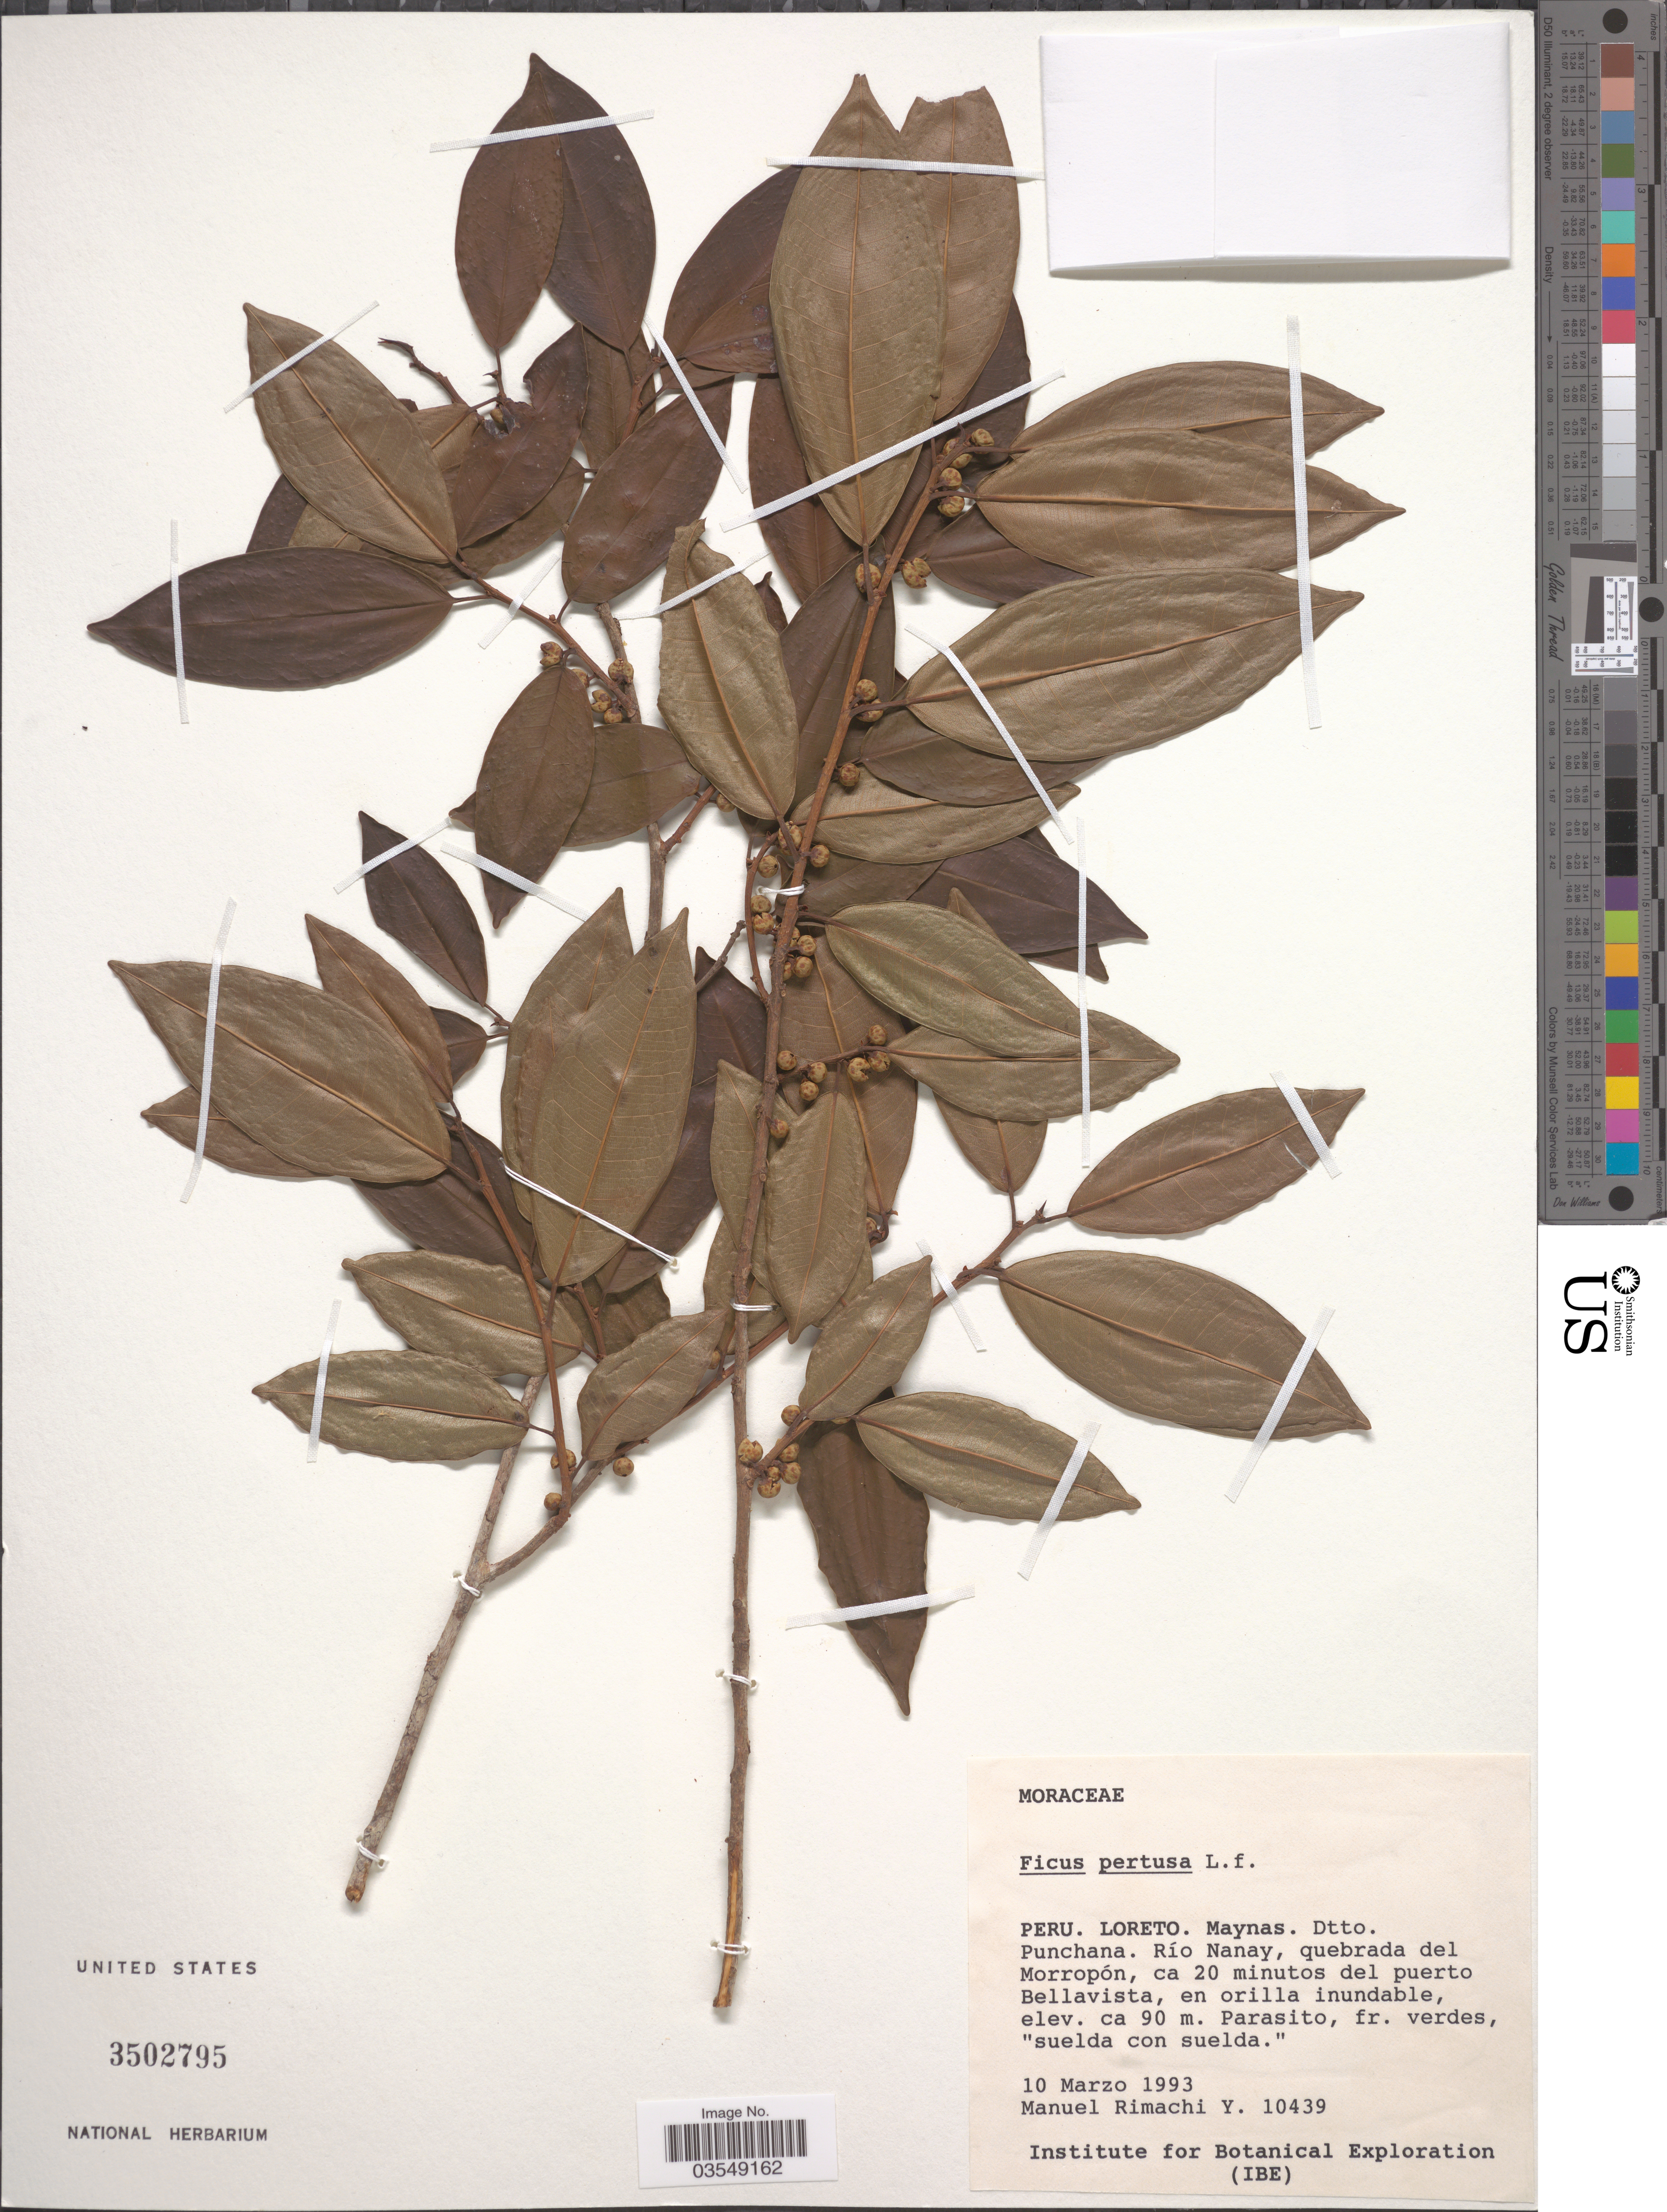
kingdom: Plantae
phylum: Tracheophyta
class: Magnoliopsida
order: Rosales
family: Moraceae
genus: Ficus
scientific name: Ficus pertusa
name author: L. f.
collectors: M. Rimachi Y.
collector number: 10439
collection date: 1993-03-10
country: Peru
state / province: Loreto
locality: Maynas. Dtto. Punchana. Río Nanay, quebrada del Morropón, ca 20 minutos del puerto Bellavista.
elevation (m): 90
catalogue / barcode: US 3502795